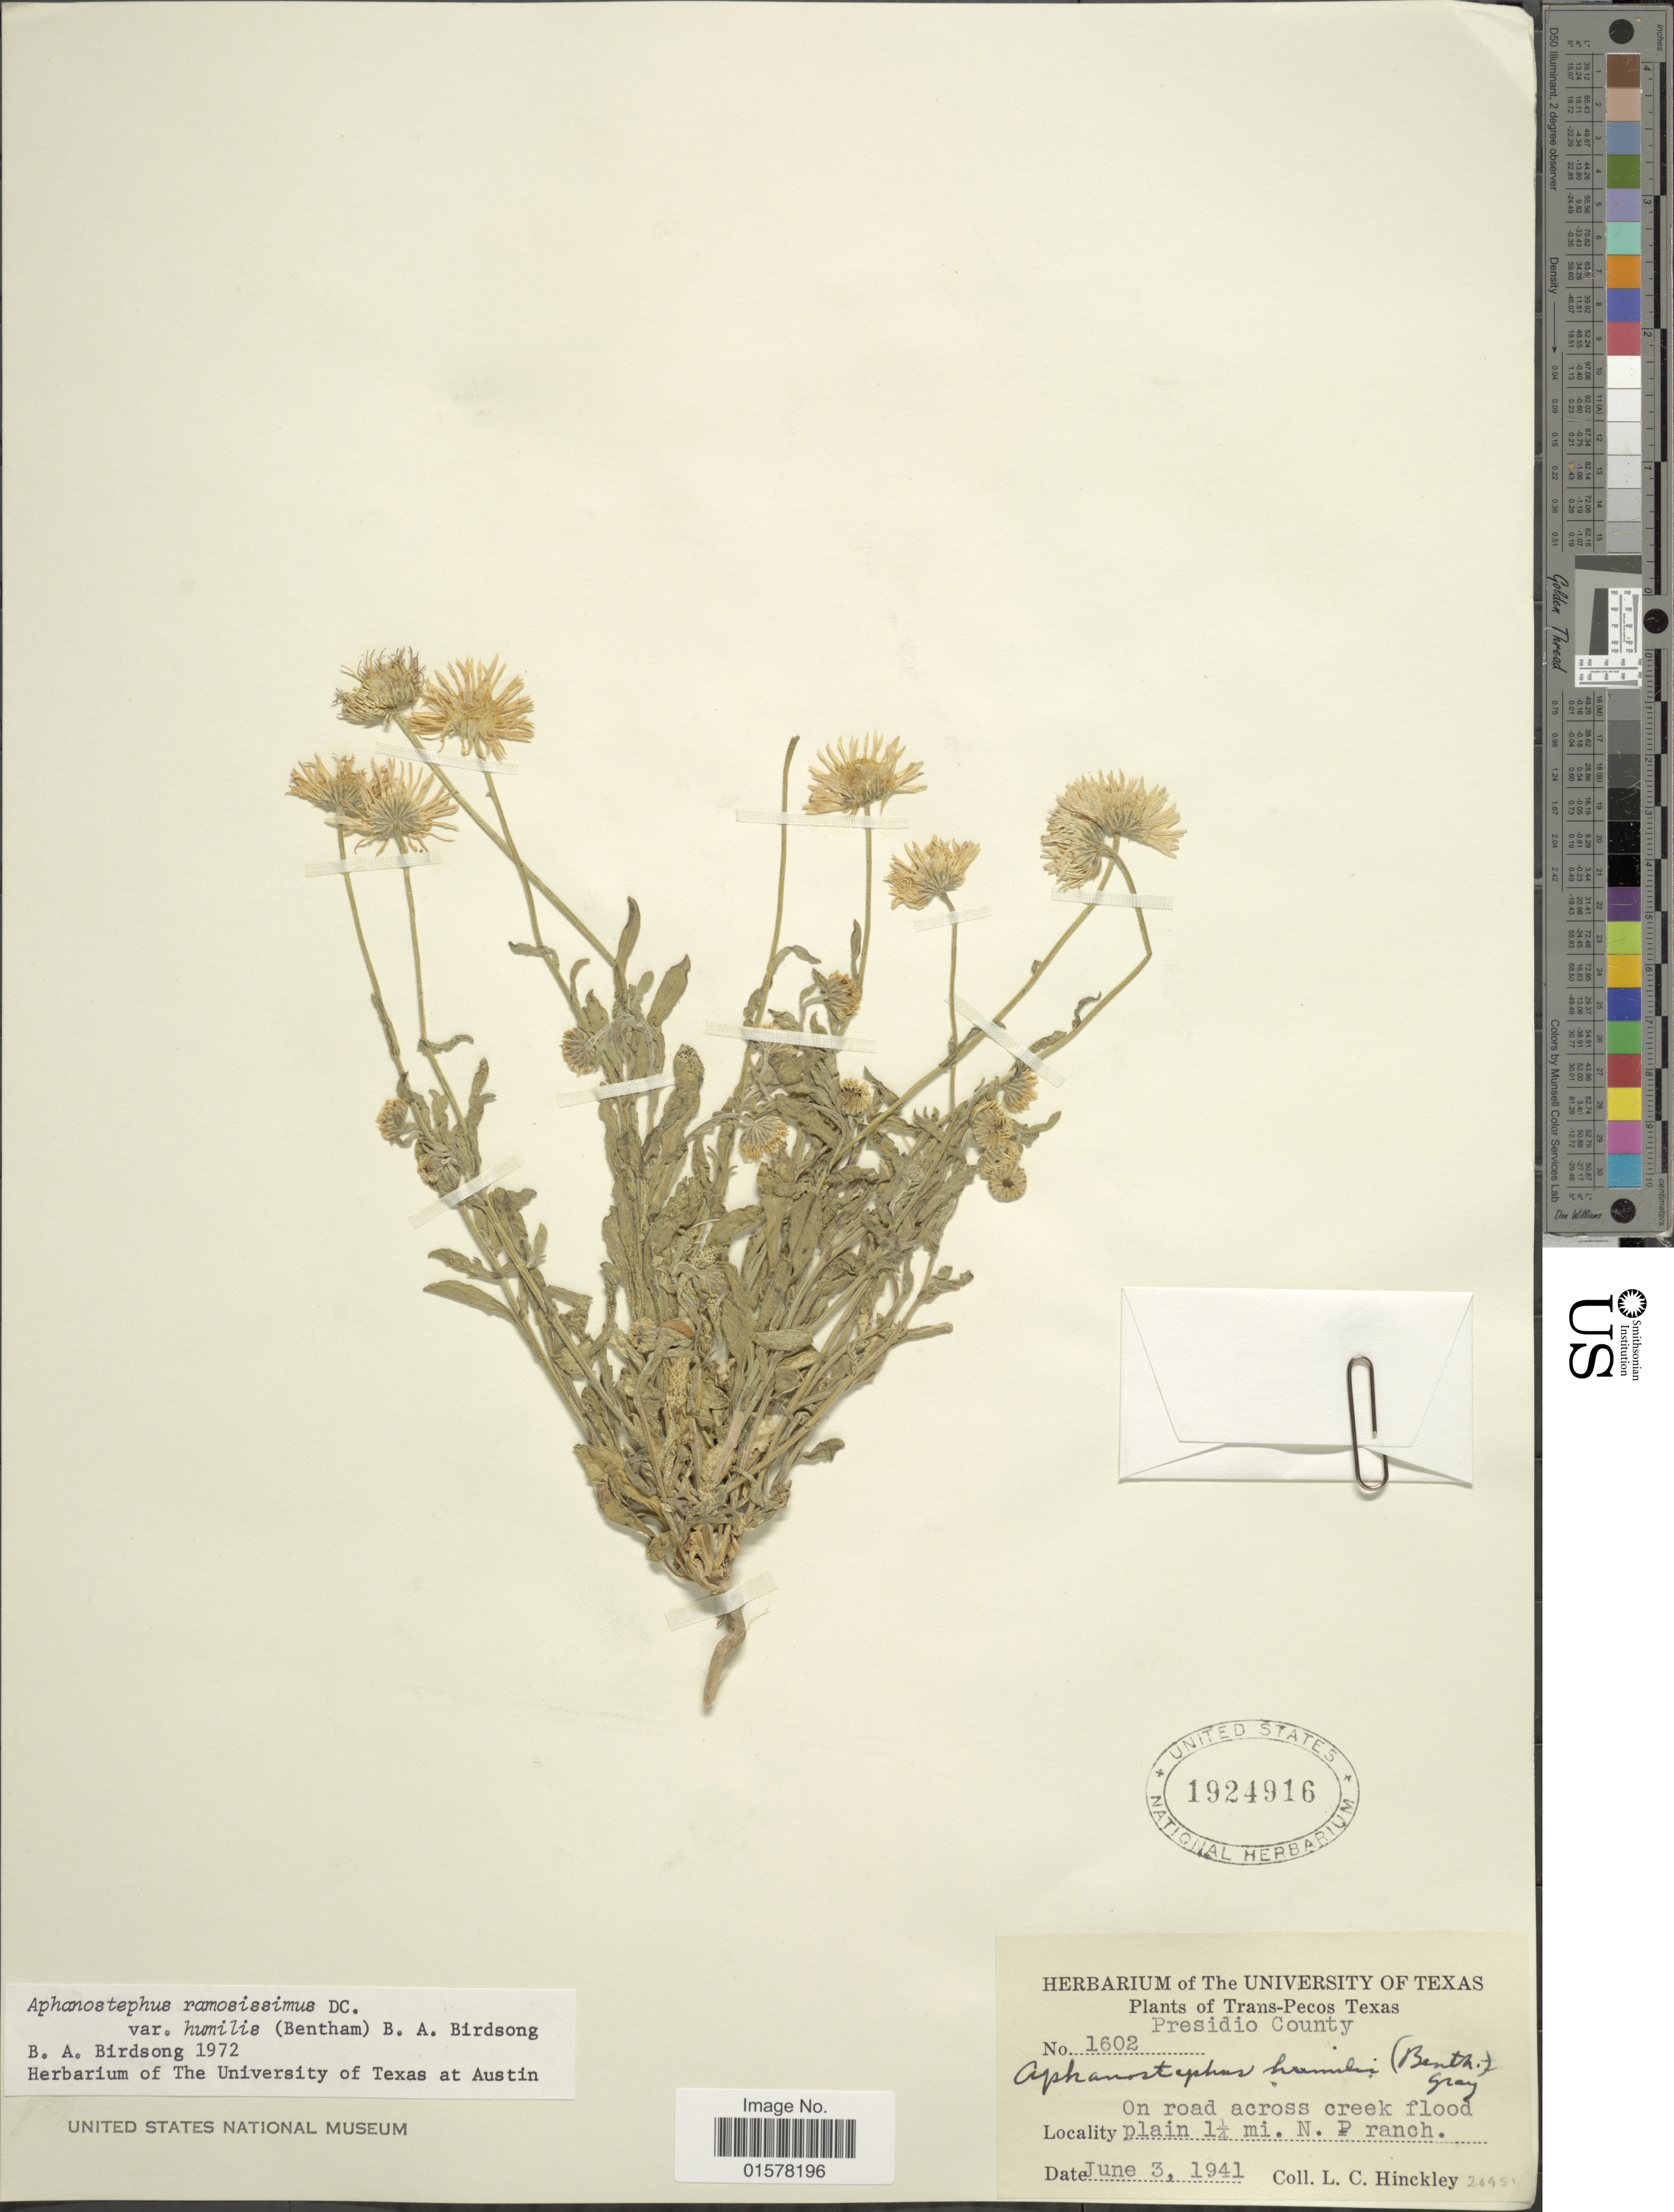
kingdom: Plantae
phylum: Tracheophyta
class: Magnoliopsida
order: Asterales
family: Asteraceae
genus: Aphanostephus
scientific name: Aphanostephus ramosissimus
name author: DC.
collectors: L. Hinckley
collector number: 1602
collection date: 1941-06-03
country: United States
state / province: Texas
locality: Trans-Pecos Texas. Presidio County. On road across creek flood plain 1 1/4 mi. N. ranch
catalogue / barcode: US 1924916